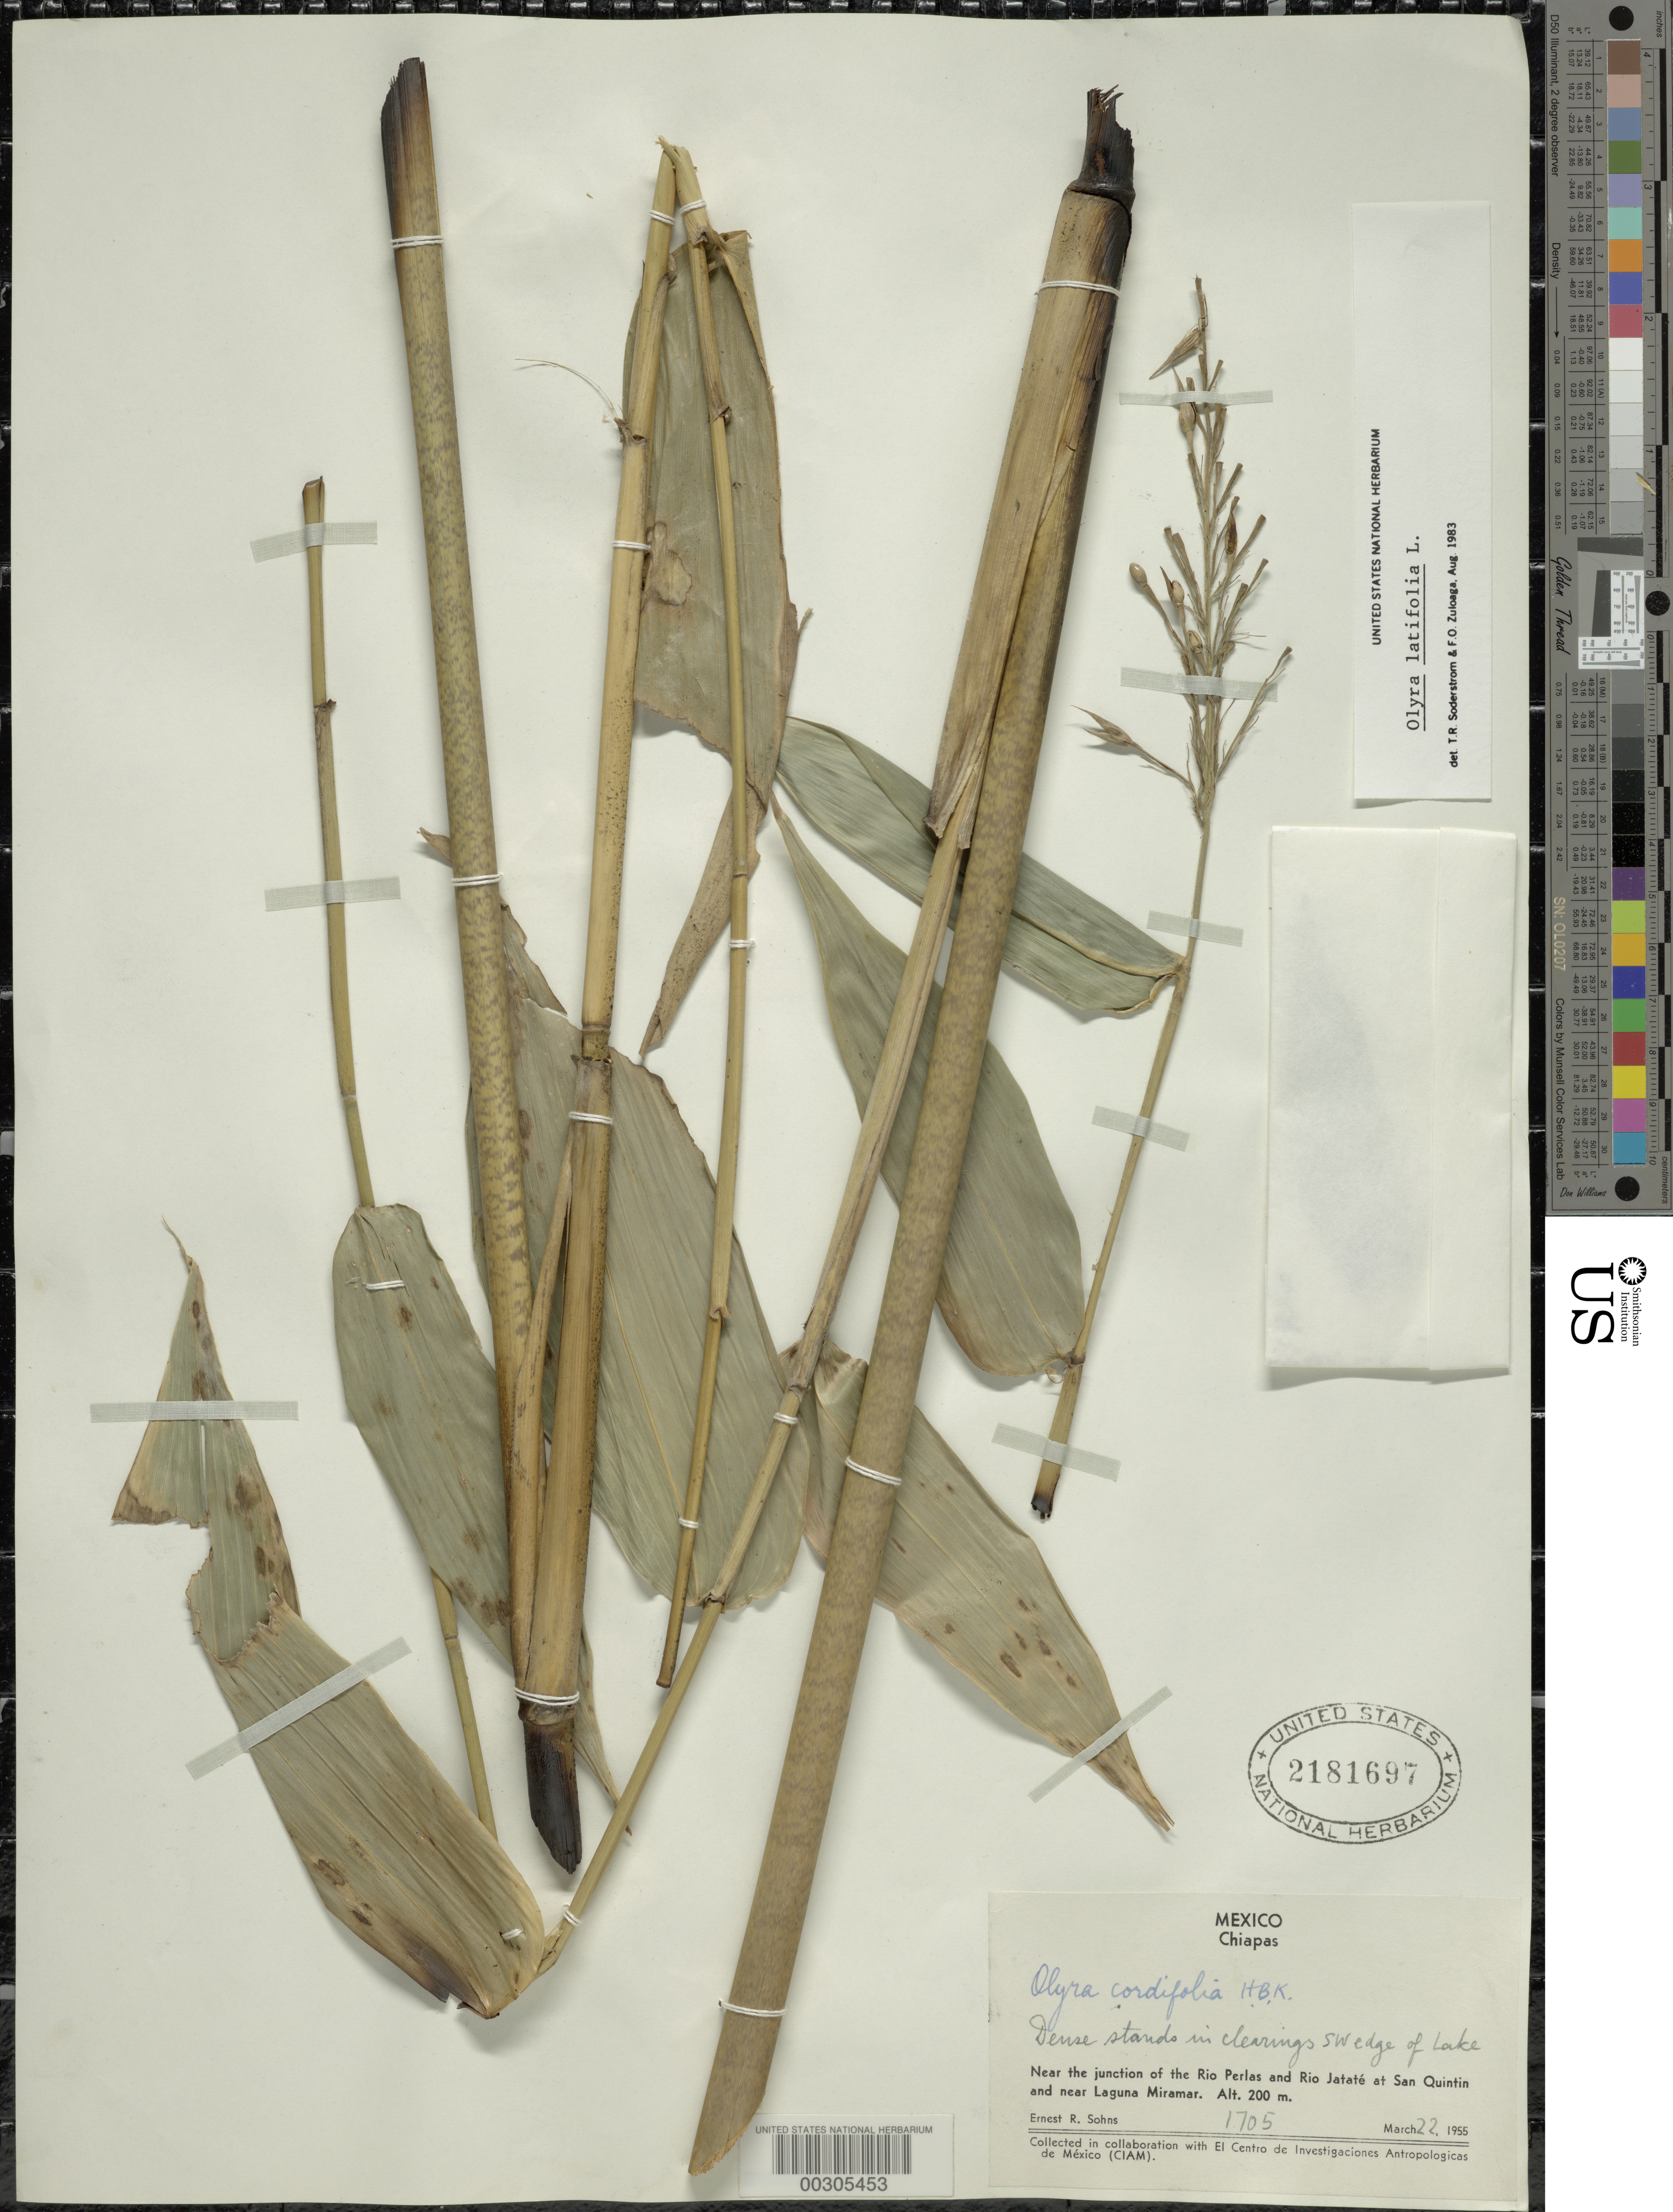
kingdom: Plantae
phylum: Tracheophyta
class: Liliopsida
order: Poales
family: Poaceae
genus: Olyra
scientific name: Olyra latifolia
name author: L.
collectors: E. R. Sohns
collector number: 1705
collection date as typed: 22 Mar 1955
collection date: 1955-03-22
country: Mexico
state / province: Chiapas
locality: Rio Perlas, Rio Jatate, San Quintin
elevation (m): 200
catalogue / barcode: US 2181697